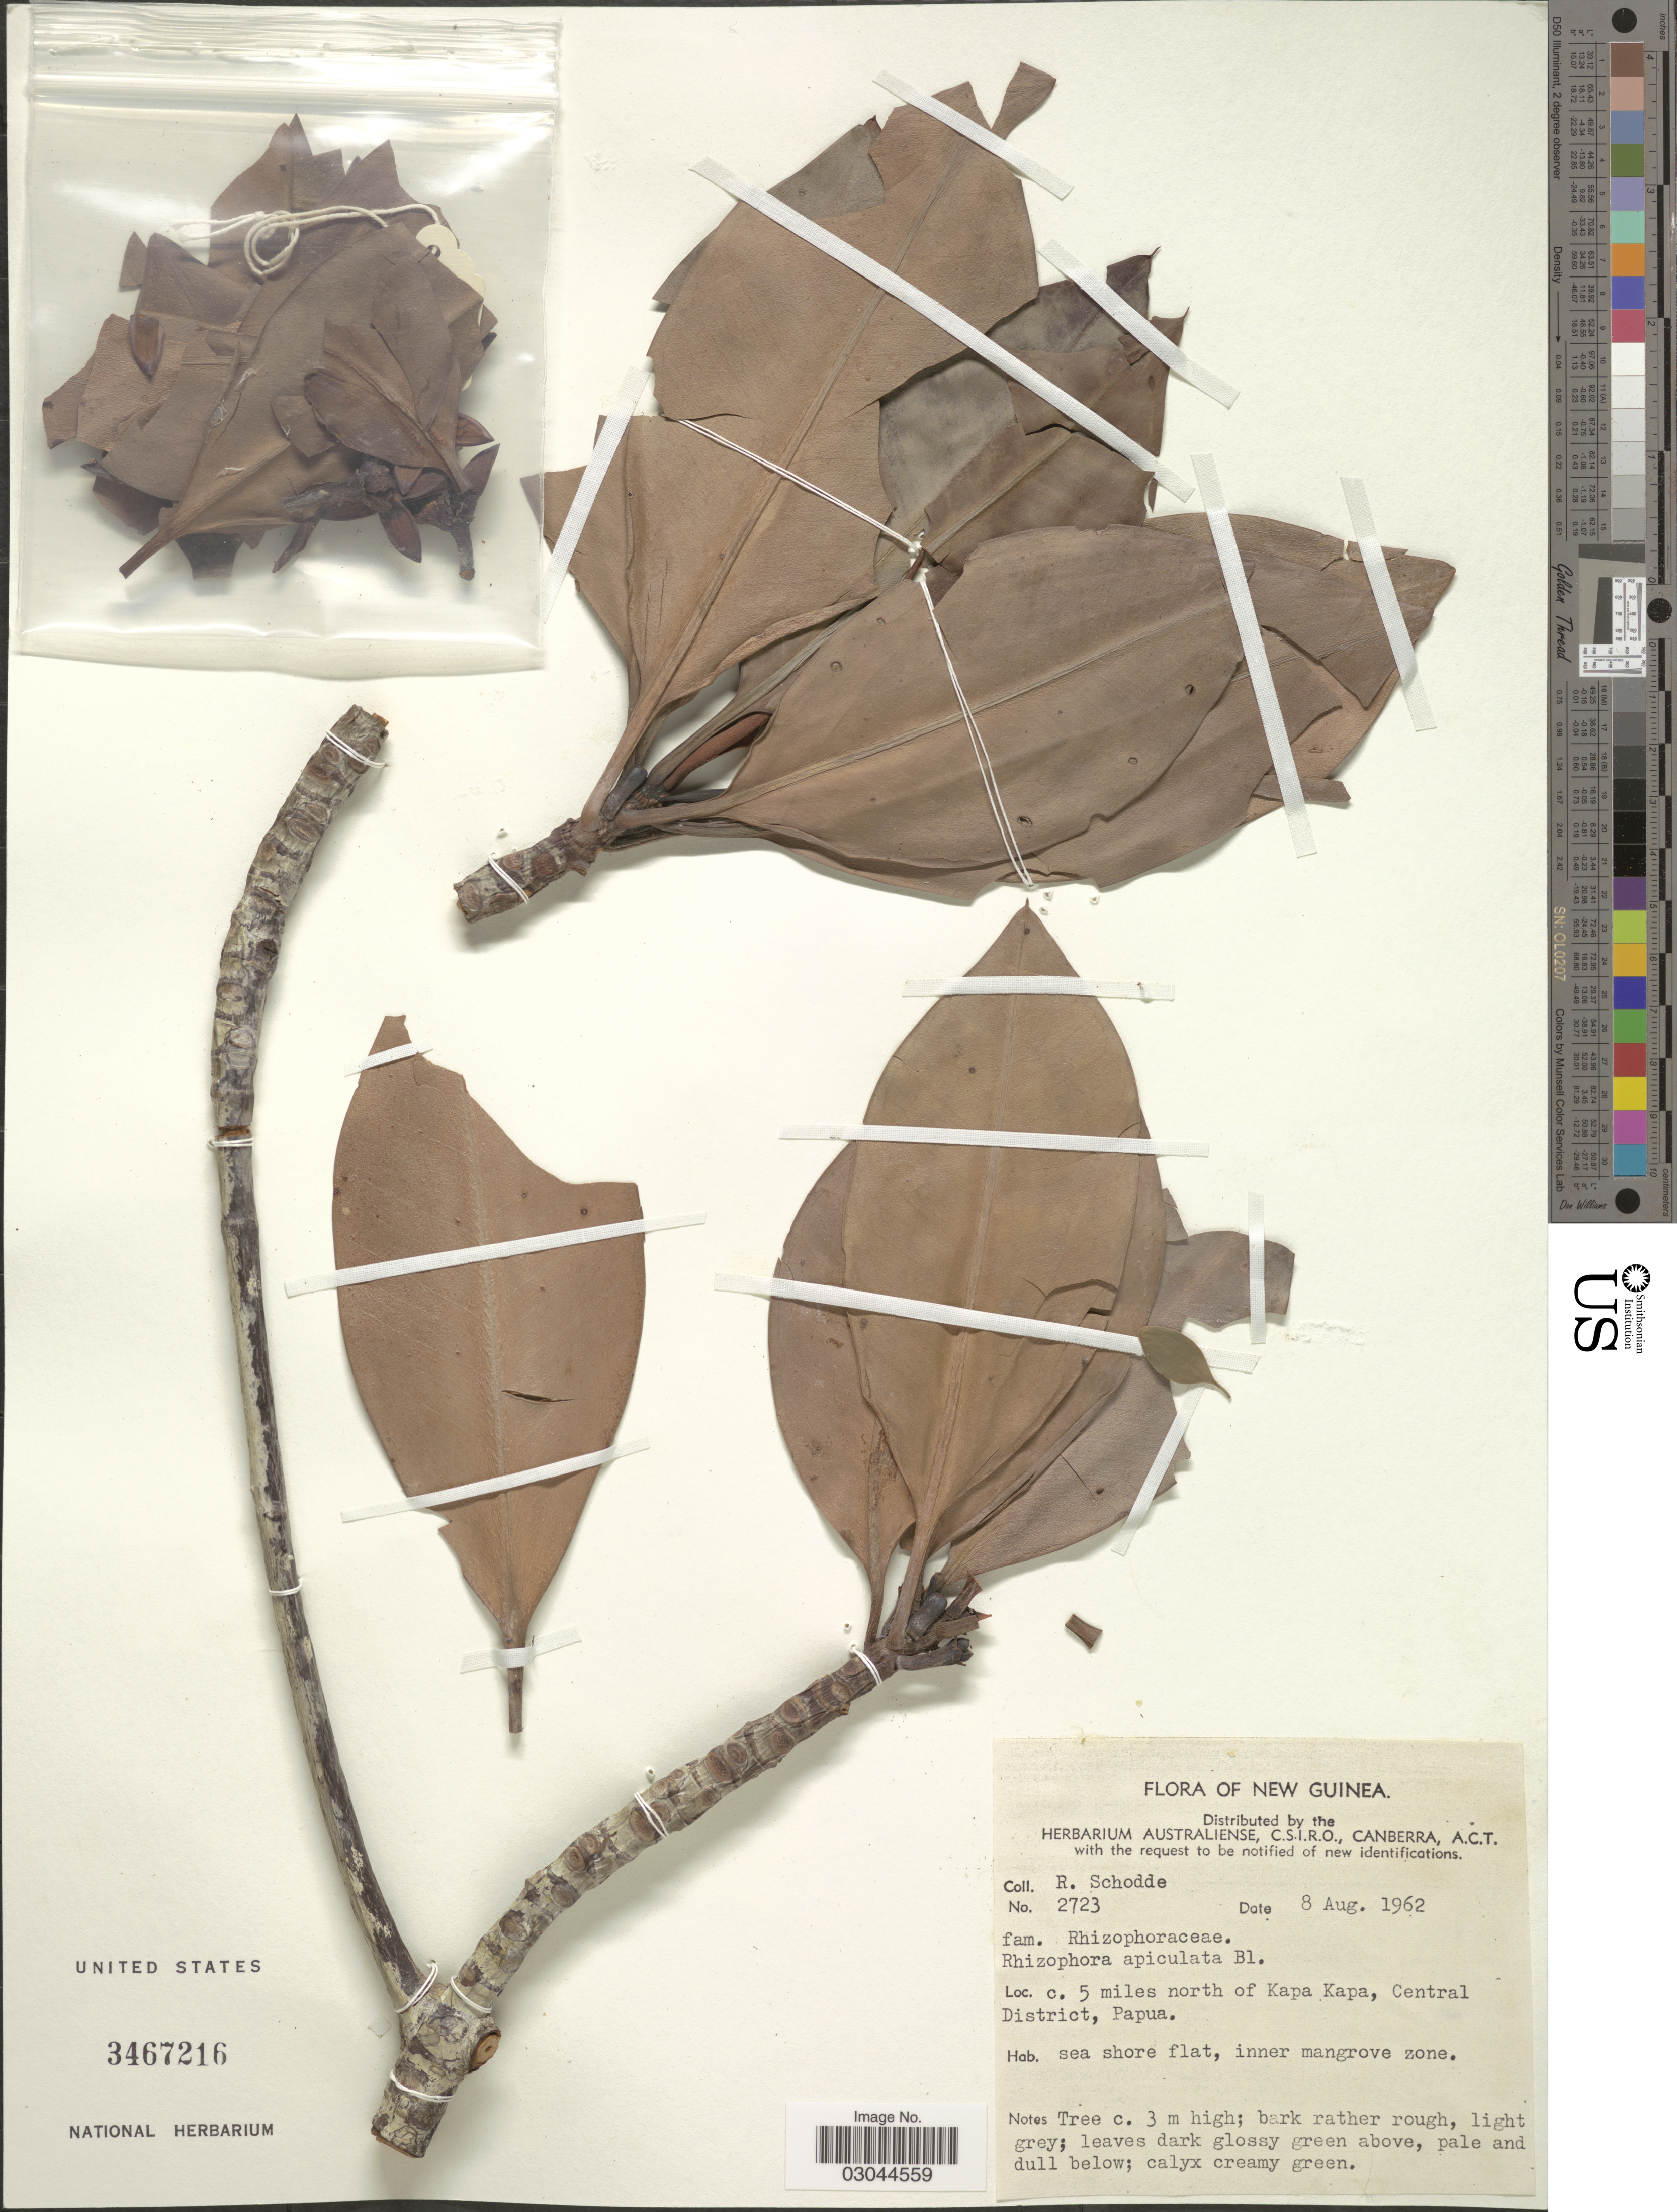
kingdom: Plantae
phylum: Tracheophyta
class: Magnoliopsida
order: Malpighiales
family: Rhizophoraceae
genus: Rhizophora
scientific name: Rhizophora apiculata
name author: Blume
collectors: R. Schodde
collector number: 2723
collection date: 1962-08-08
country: Papua New Guinea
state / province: Central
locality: New Guinea, c. 5 miles north of Kapa Kapa, Central District, Papua.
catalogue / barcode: US 3467216